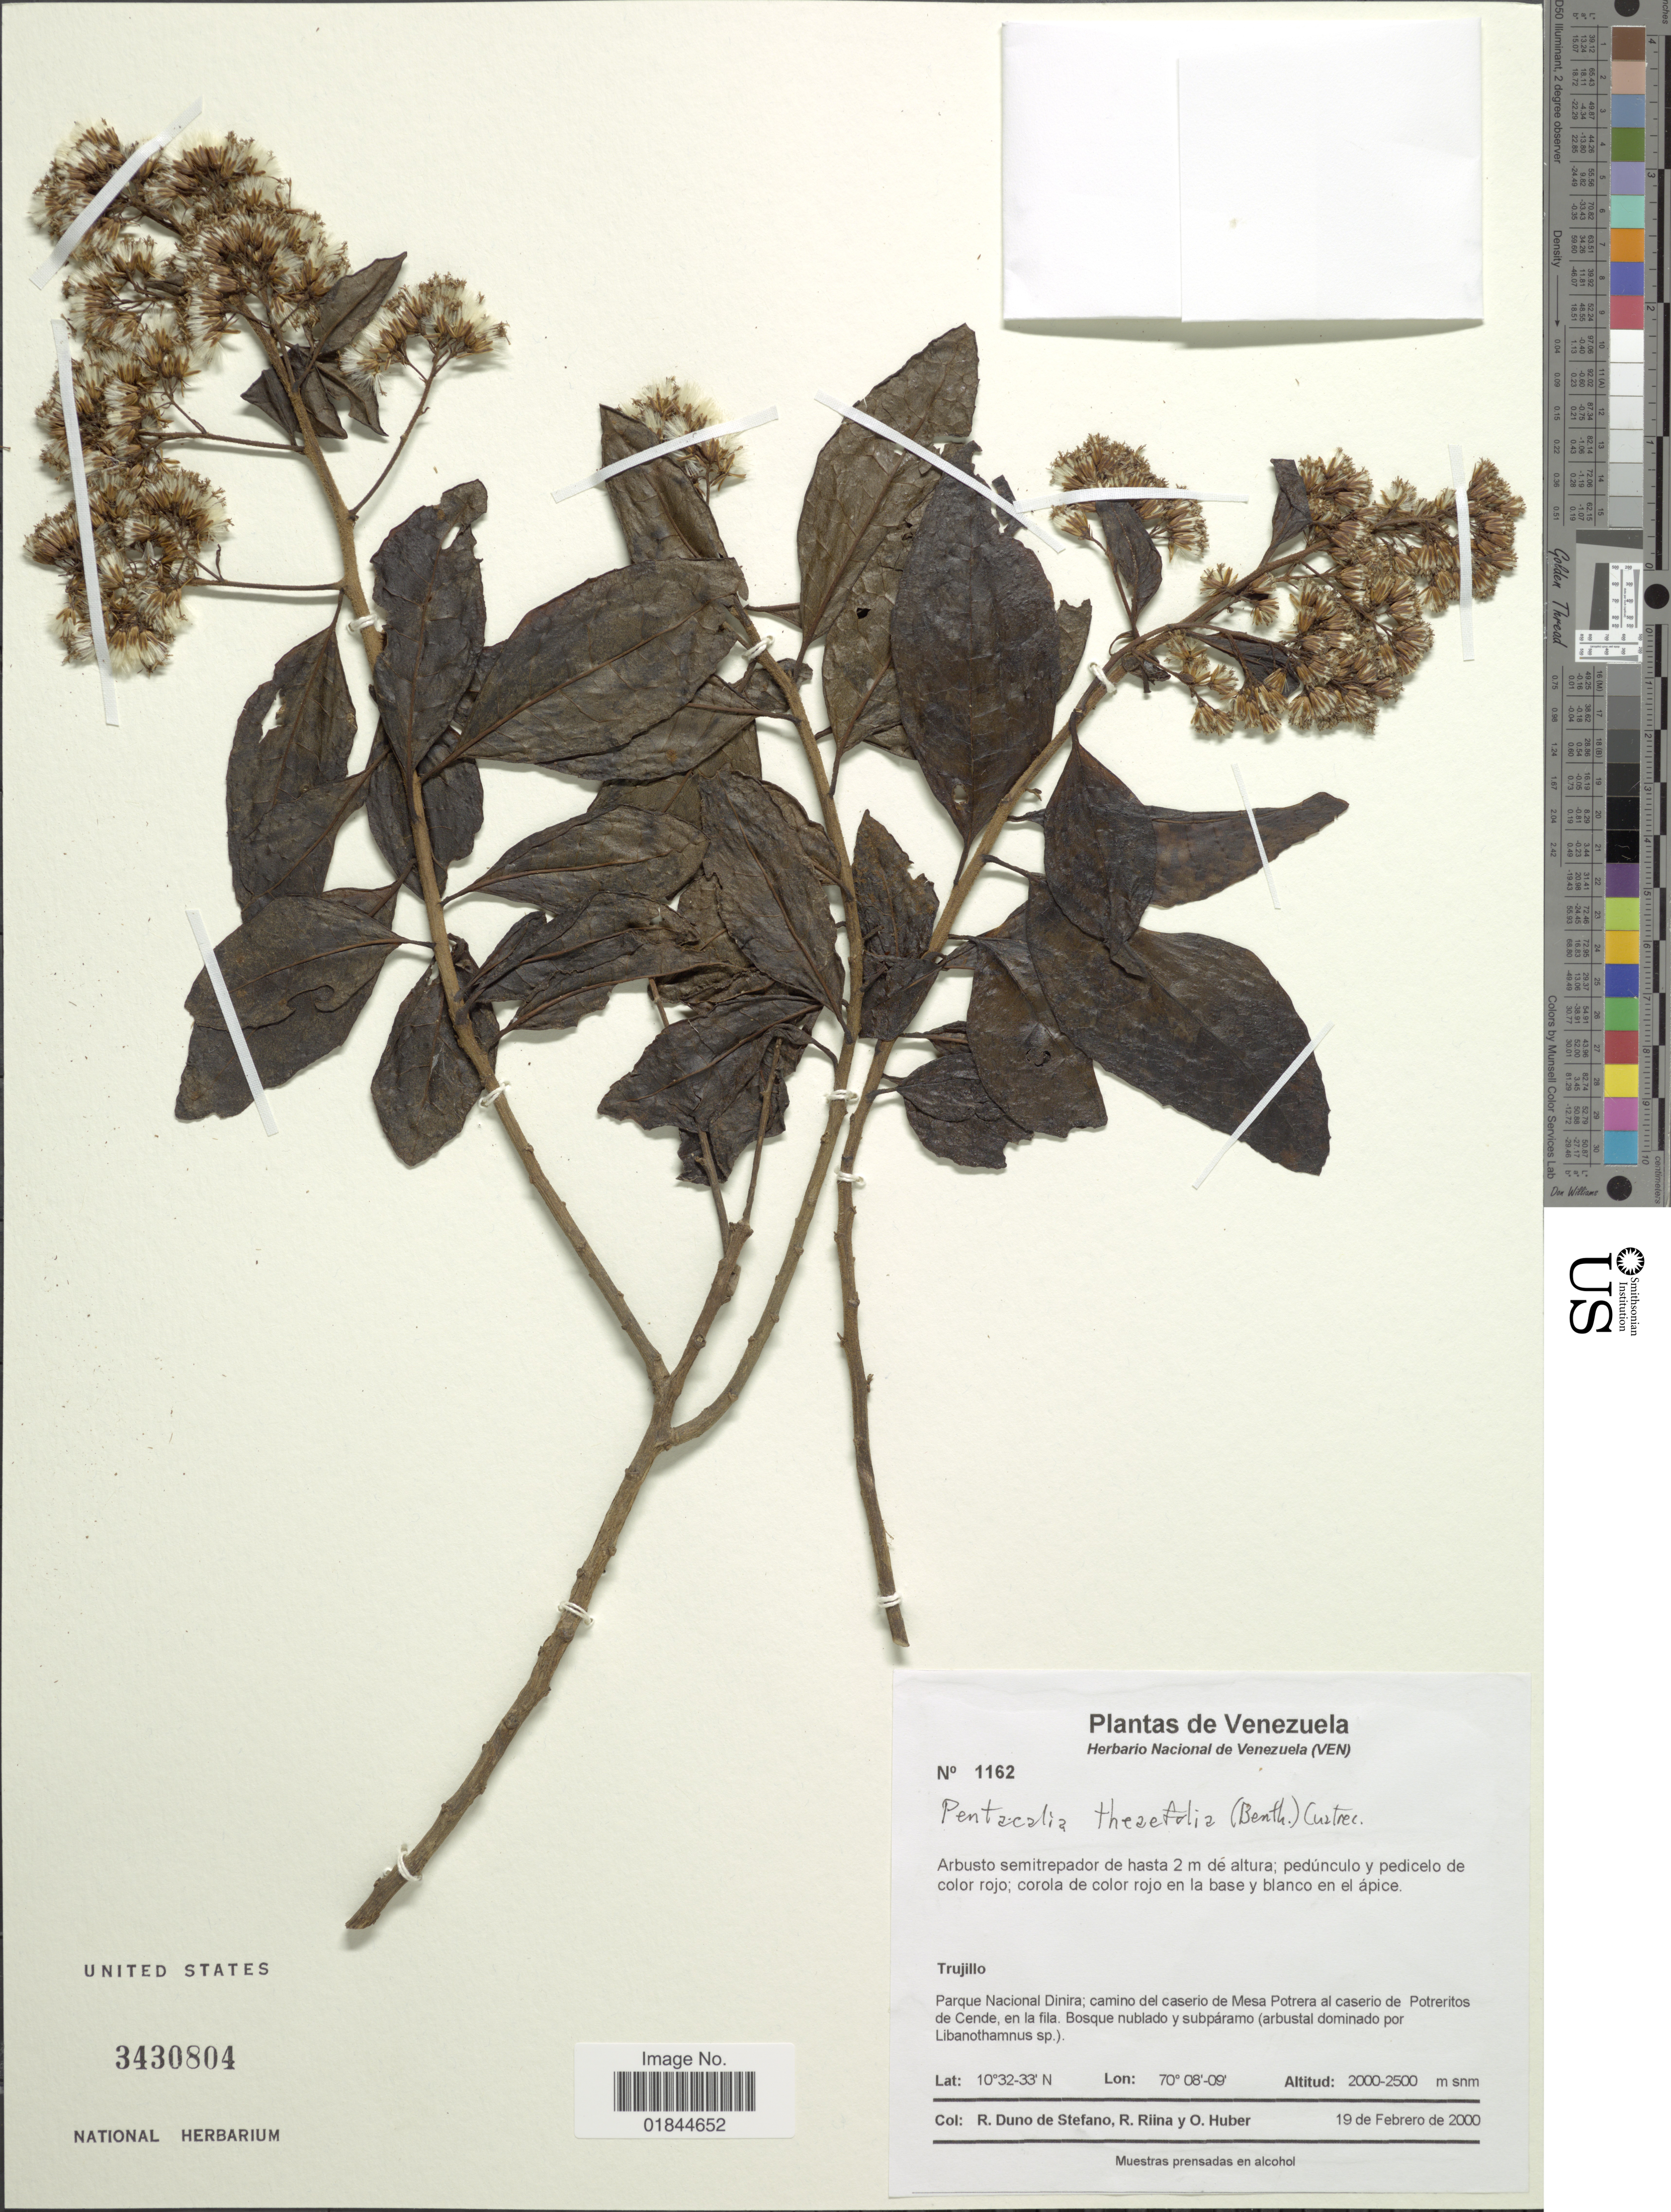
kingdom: Plantae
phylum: Tracheophyta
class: Magnoliopsida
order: Asterales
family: Asteraceae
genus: Pentacalia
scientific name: Pentacalia theifolia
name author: (Benth.) Cuatrec.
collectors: R. Duno de Stefano, R. Riina & O. Huber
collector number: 1162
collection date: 2000-02-19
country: Venezuela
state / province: Trujillo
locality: Parque Nacional Dinira, camino del caserio de Mesa Potrera al caserio de Potreritos de Cende, en la fila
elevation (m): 2000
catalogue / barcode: US 3430804